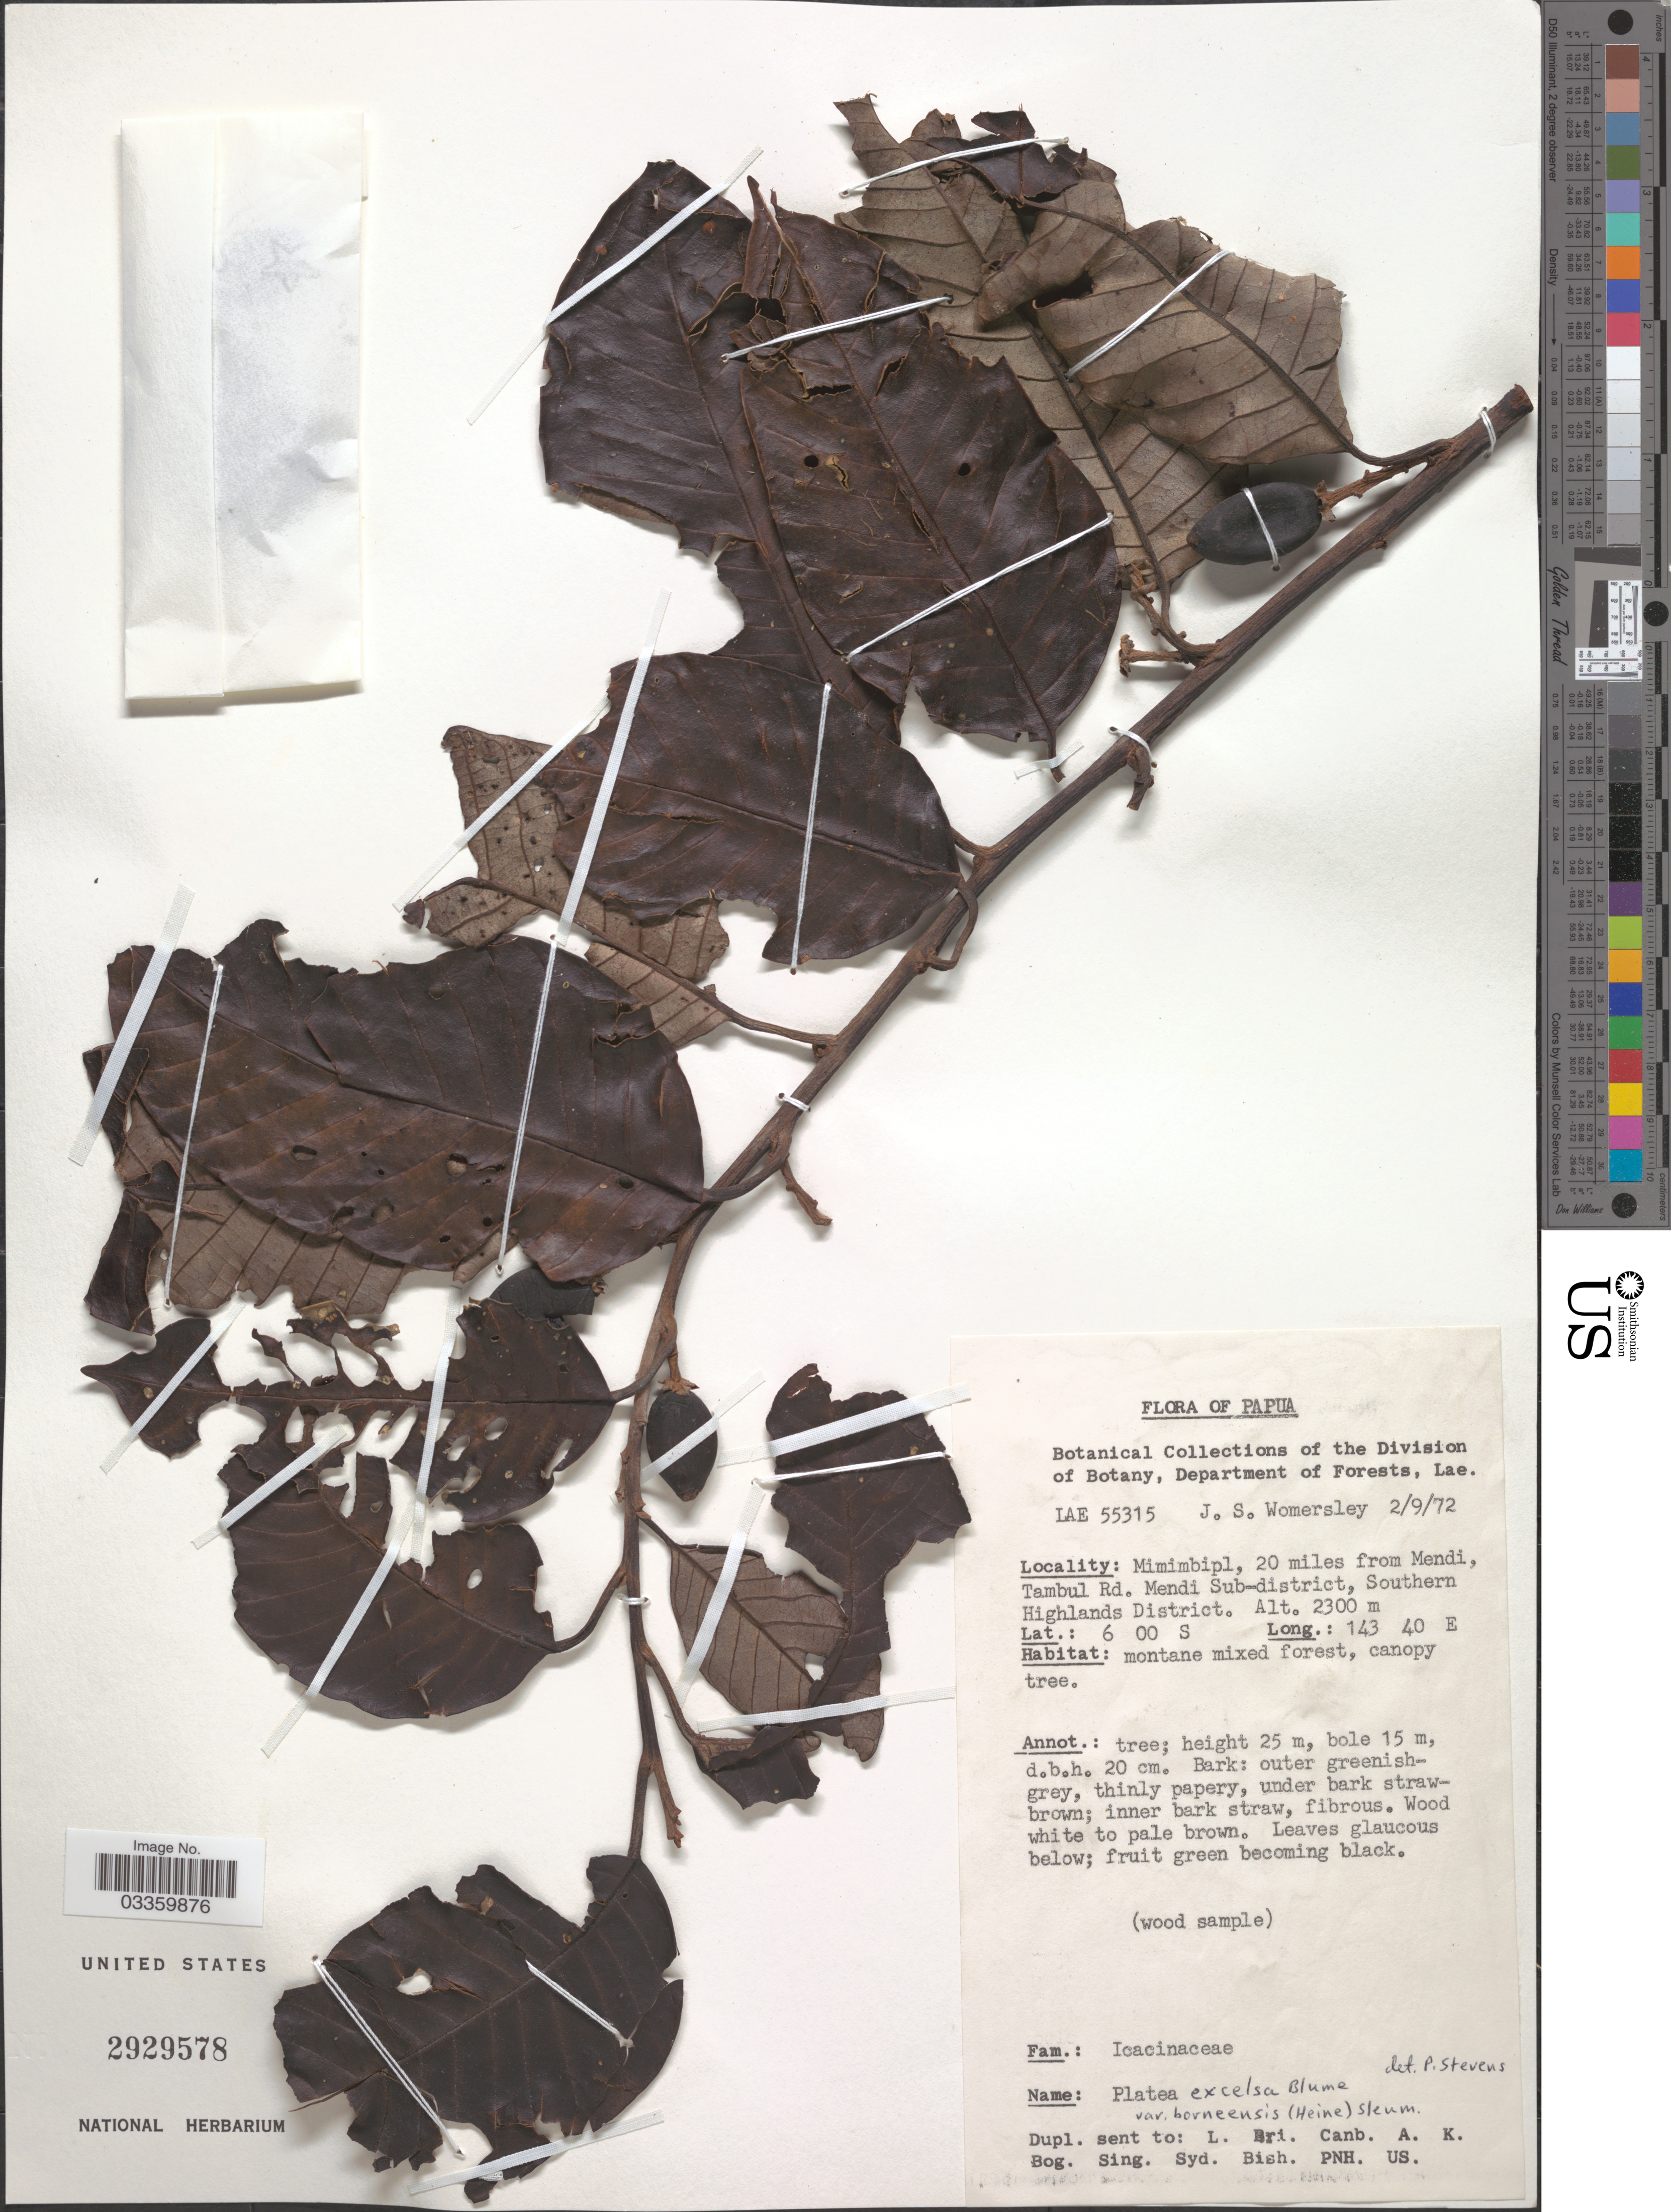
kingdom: Plantae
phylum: Tracheophyta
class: Magnoliopsida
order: Metteniusales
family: Metteniusaceae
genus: Platea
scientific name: Platea excelsa var. borneensia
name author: (Blume) Sleumer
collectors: J. S. Womersley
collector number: LAE 55315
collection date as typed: Transcribed d/m/y: 2/9/72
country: Papua New Guinea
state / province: Southern Highlands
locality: Papua. Mimimbipl, 20 miles from Mendi, Tambul Rd. Mendi Sub-district, Southern Highlands District.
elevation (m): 2300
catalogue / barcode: US 2929578